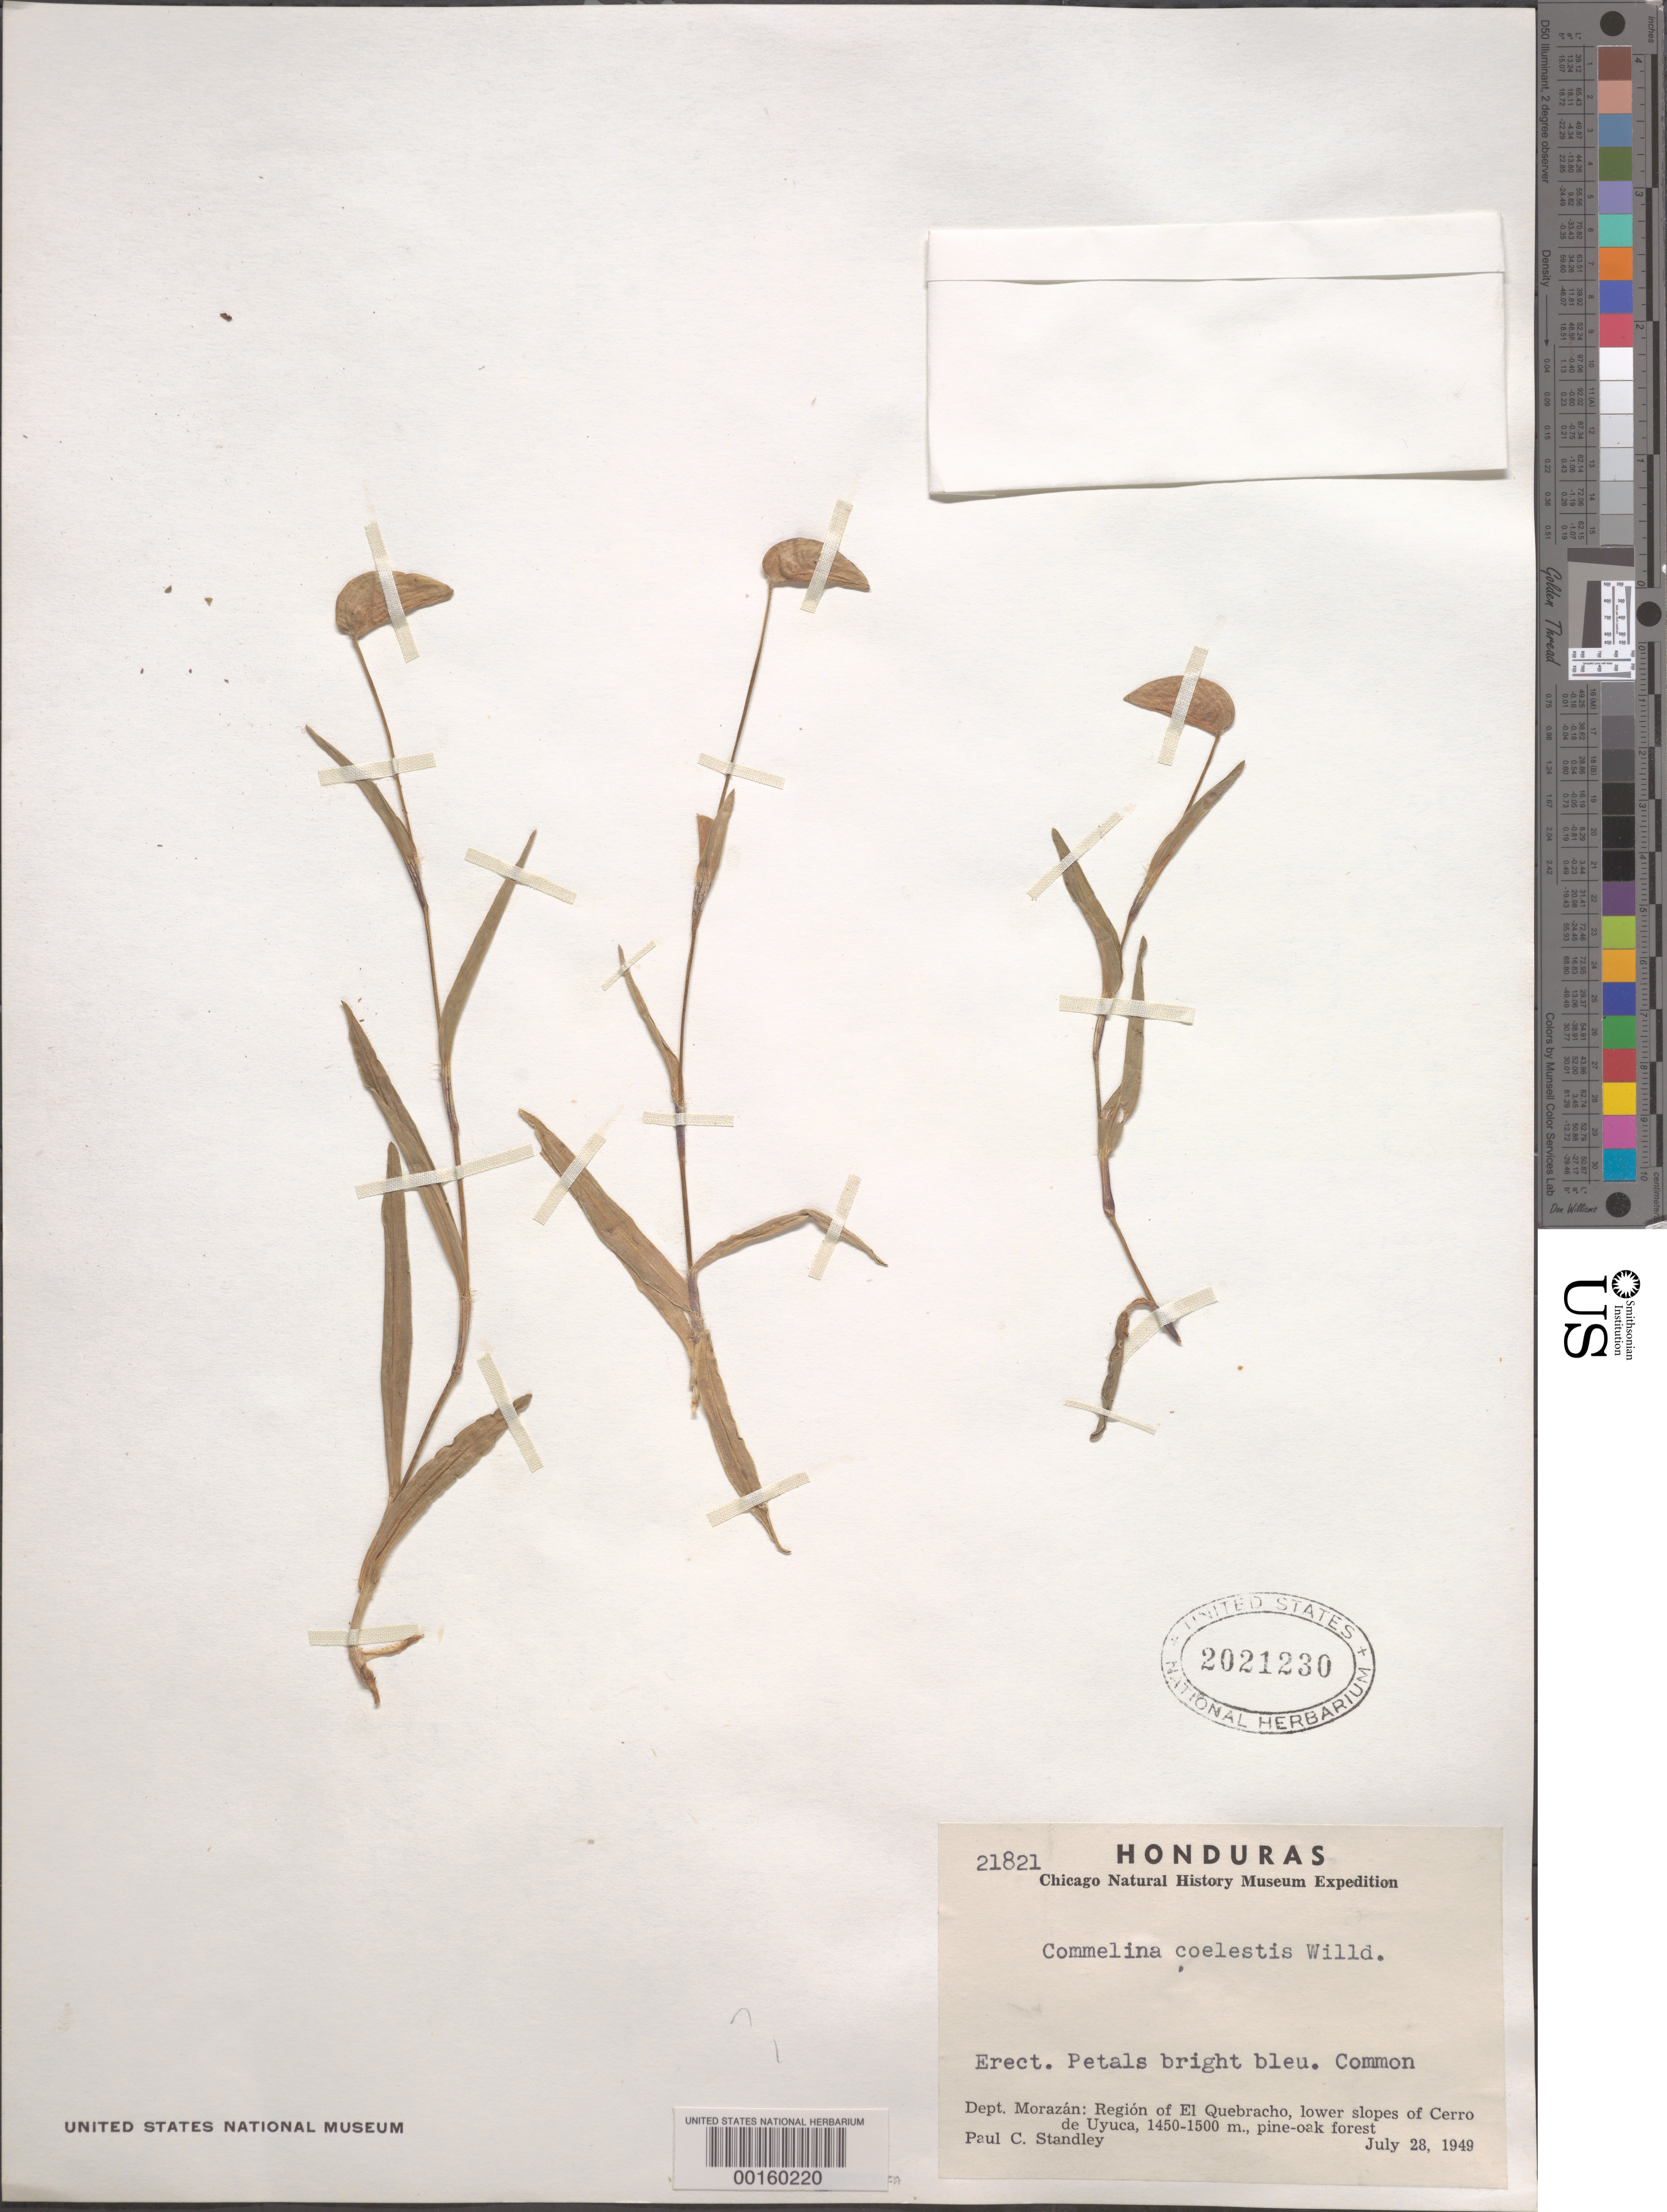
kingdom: Plantae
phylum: Tracheophyta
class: Liliopsida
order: Commelinales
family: Commelinaceae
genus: Commelina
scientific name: Commelina coelestis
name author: Willd.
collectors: P. C. Standley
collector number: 21821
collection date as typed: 28 Jul 1949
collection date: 1949-07-28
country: Honduras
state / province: Fco. Morazán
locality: Lower slopes of Cerro de Uyuca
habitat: Pine-oak forest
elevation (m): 1400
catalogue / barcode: US 2021230